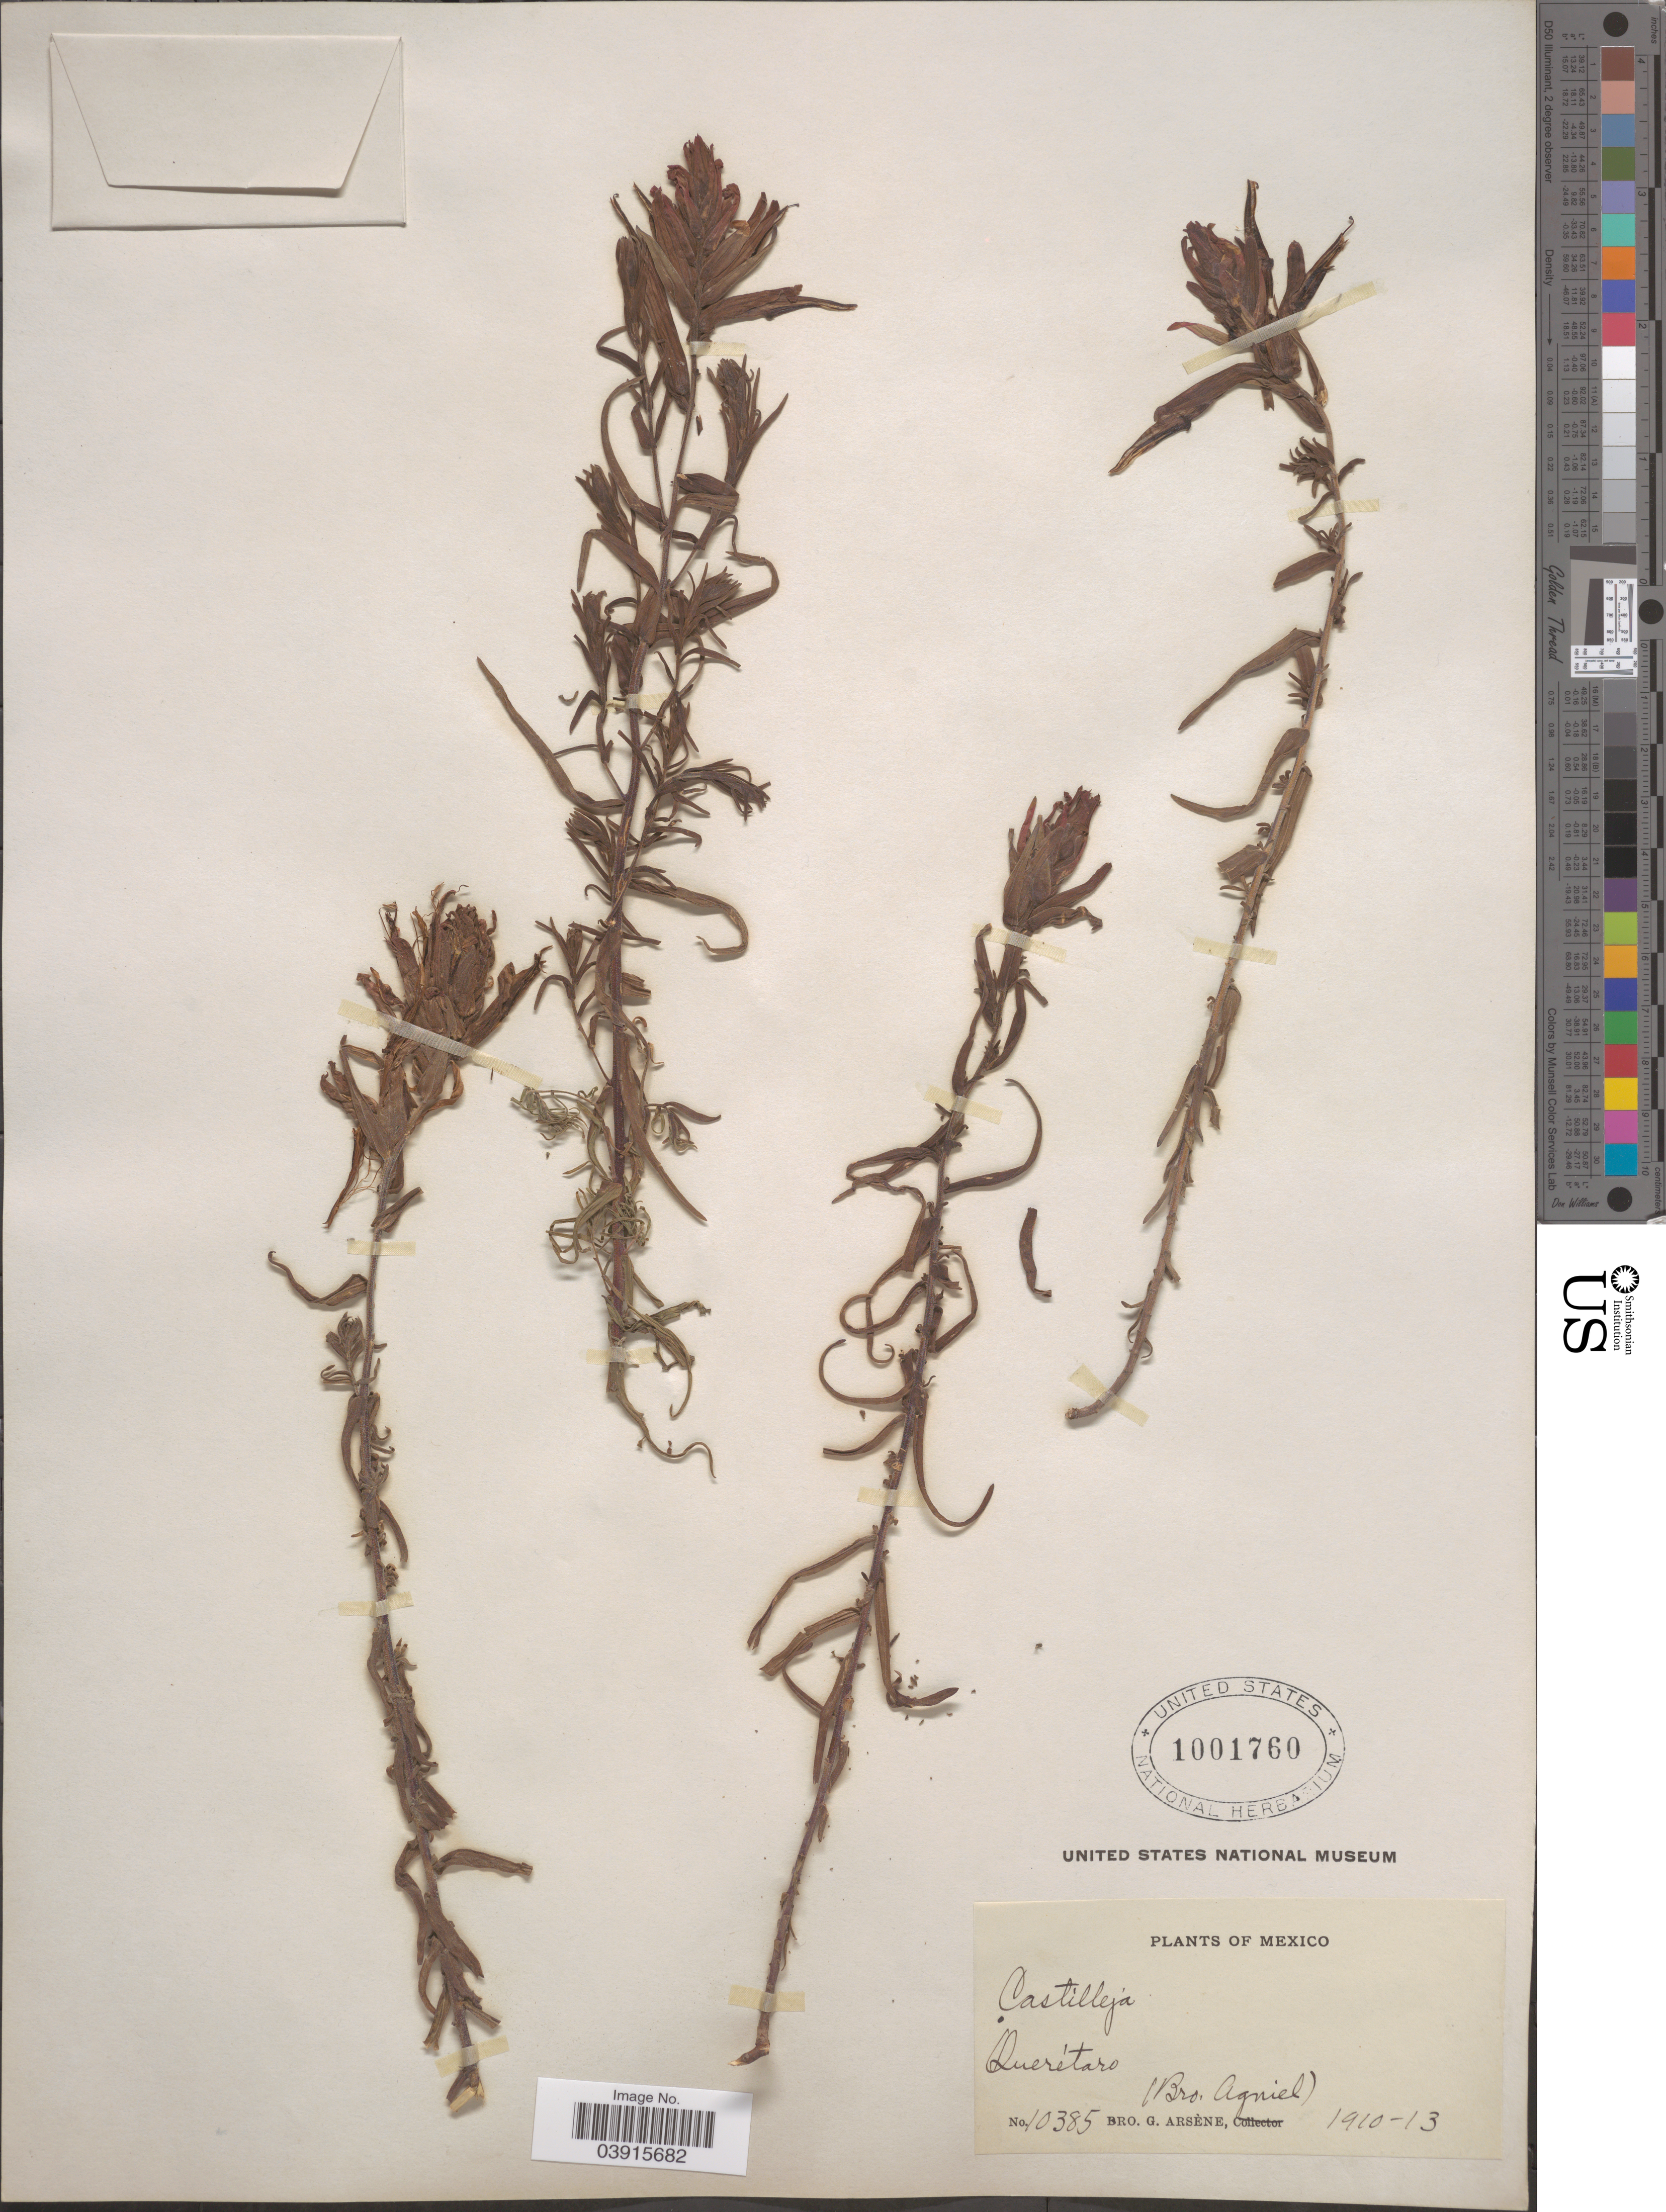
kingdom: Plantae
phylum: Tracheophyta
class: Magnoliopsida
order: Lamiales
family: Orobanchaceae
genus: Castilleja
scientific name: Castilleja tenuiflora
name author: Benth.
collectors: Bro. G. Arsène & Bro. Agniel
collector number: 10385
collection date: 1910/1913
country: Mexico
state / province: Querétaro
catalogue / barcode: US 1001760